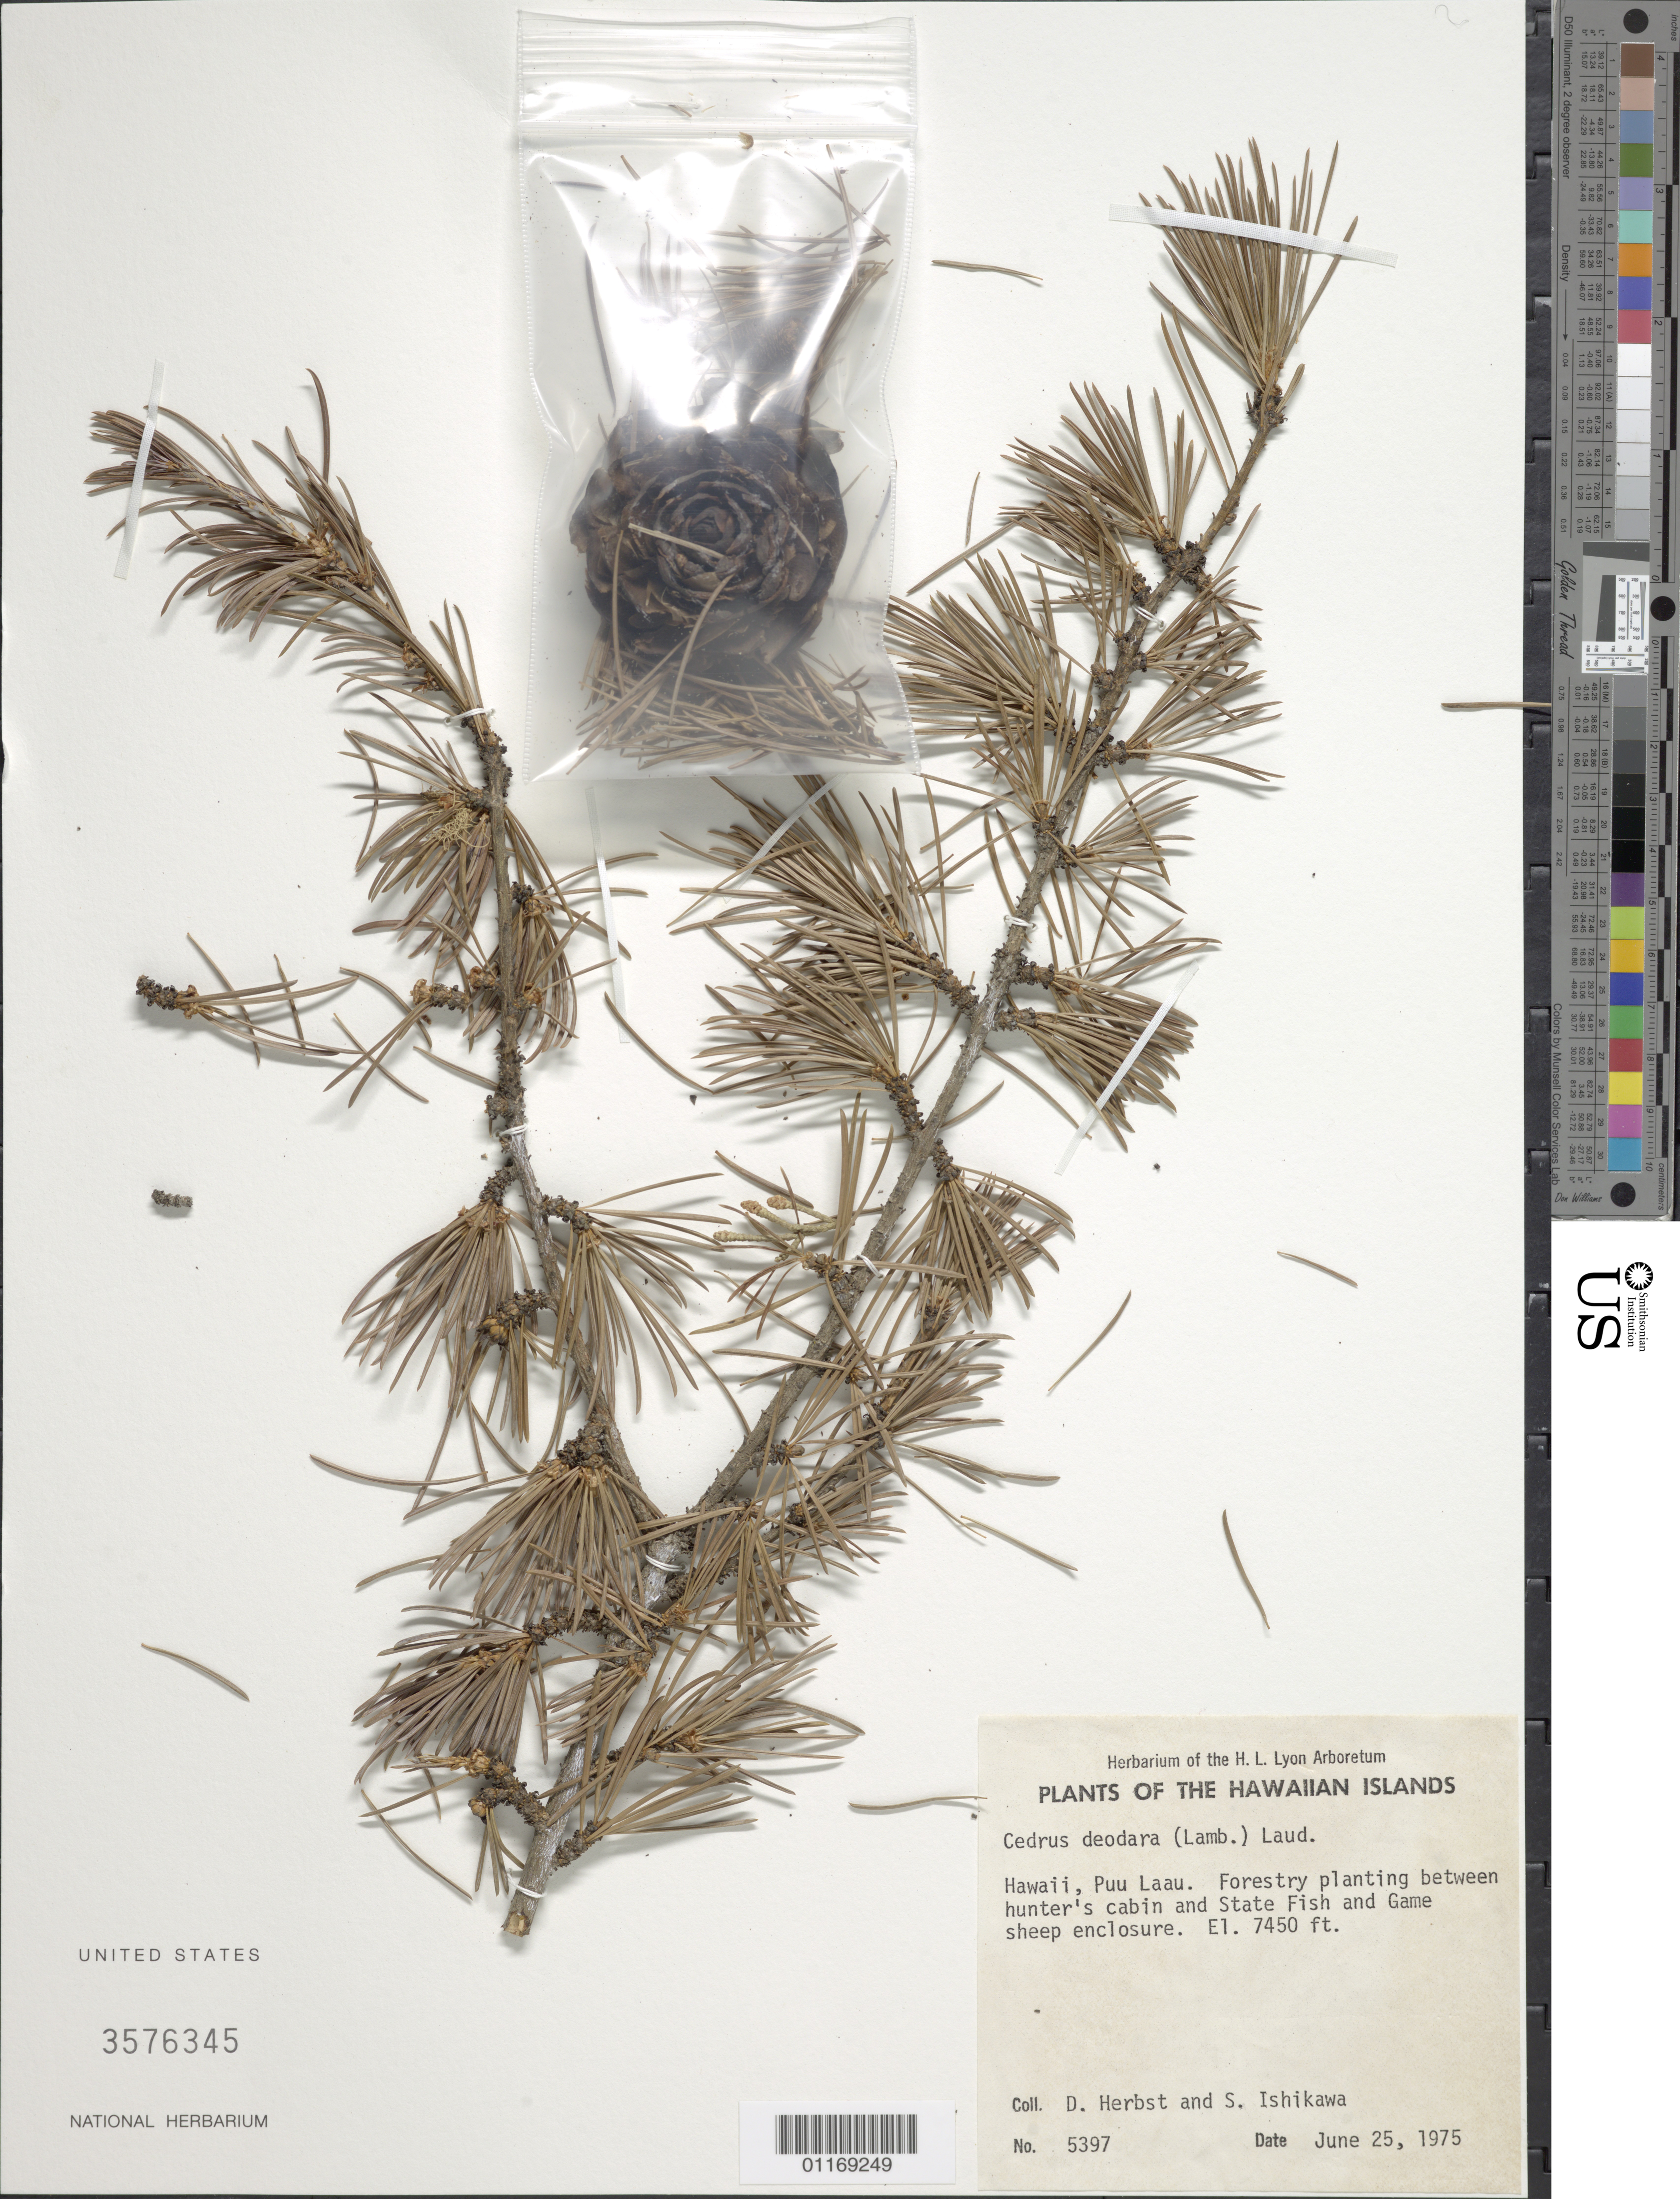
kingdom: Plantae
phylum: Tracheophyta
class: Pinopsida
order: Pinales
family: Pinaceae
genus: Cedrus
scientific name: Cedrus deodara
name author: (Roxb. ex D. Don) G. Don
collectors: D. R. Herbst & S. Ishikawa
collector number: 5397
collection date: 1975-06-25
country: United States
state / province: Hawaii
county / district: Hawaii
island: Hawaii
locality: Pu'u La'au, forestry planting between hunter's cabin and State Fish and Game sheep enclosure.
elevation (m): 2271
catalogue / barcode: US 3576345